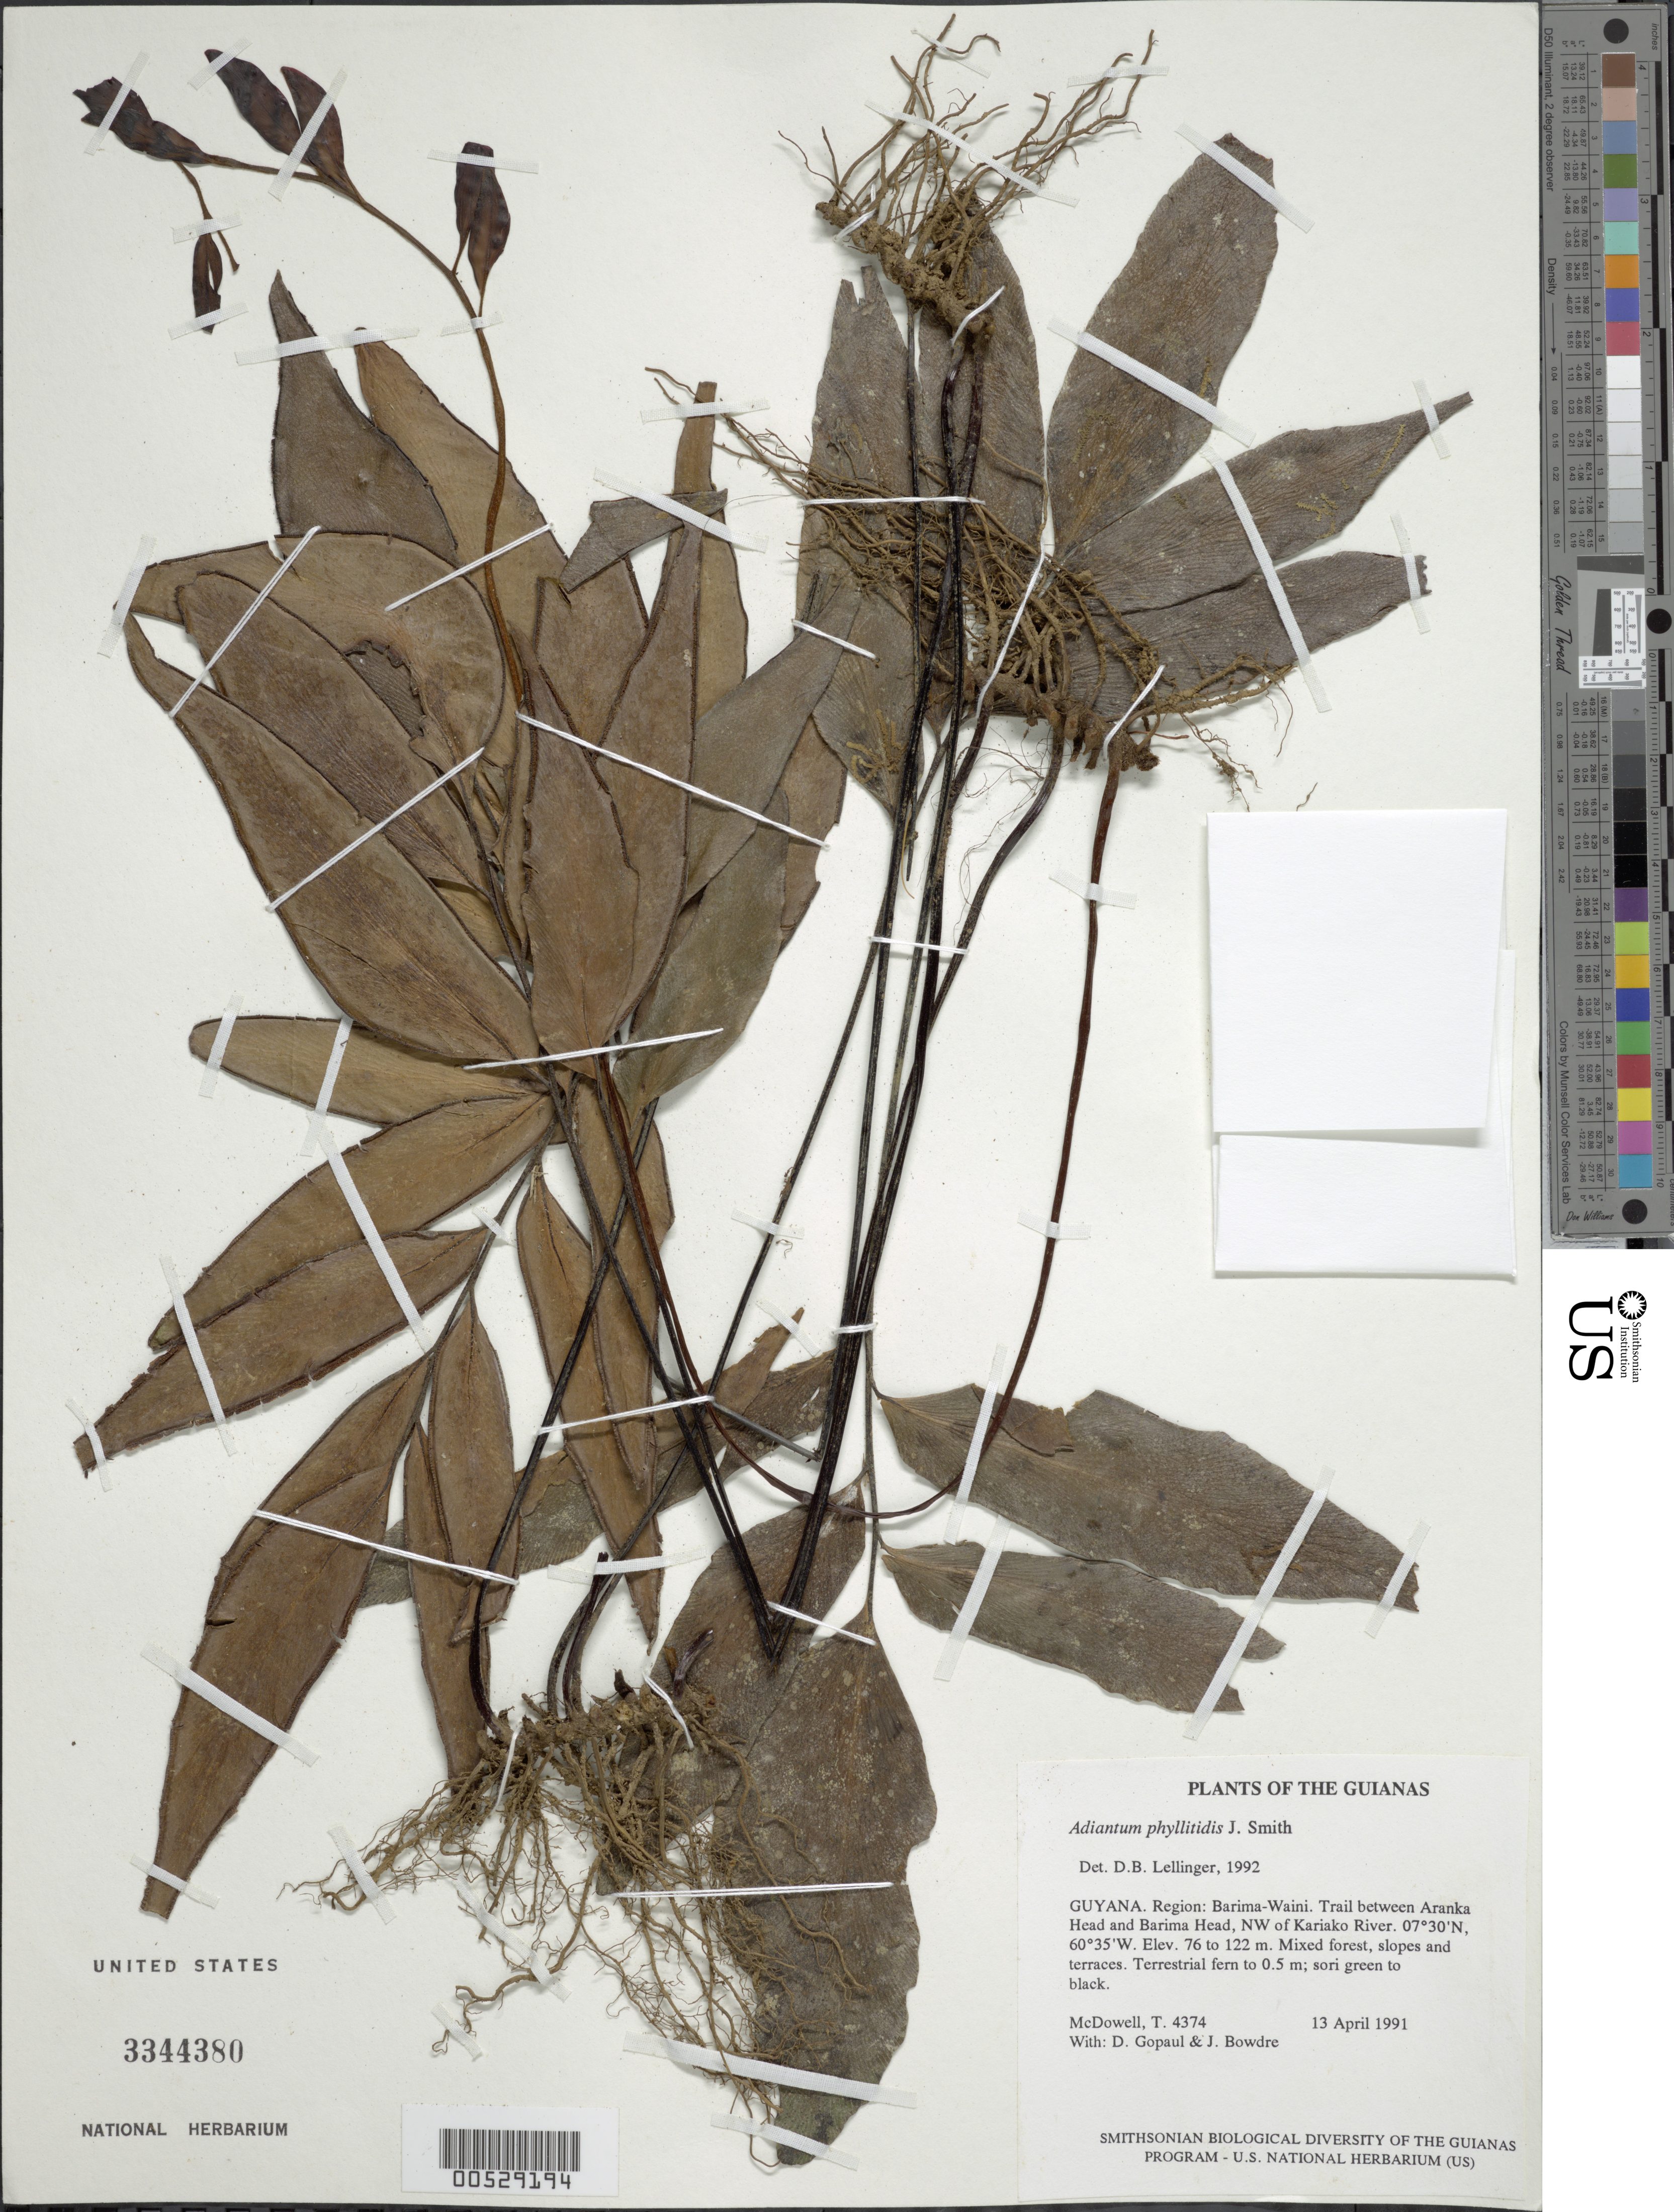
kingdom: Plantae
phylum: Tracheophyta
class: Polypodiopsida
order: Polypodiales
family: Pteridaceae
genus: Adiantum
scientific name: Adiantum phyllitidis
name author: J. Sm.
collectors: T. McDowell, D. Gopaul & J. Bowdre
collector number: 4374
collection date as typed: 13 April 1991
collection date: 1991-04-13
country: Guyana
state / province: Barima-Waini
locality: Trail between Aranka Head and Barima Head, NW of Kariako River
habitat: Mixed forest, slopes and terraces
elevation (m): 76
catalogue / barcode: US 3344380